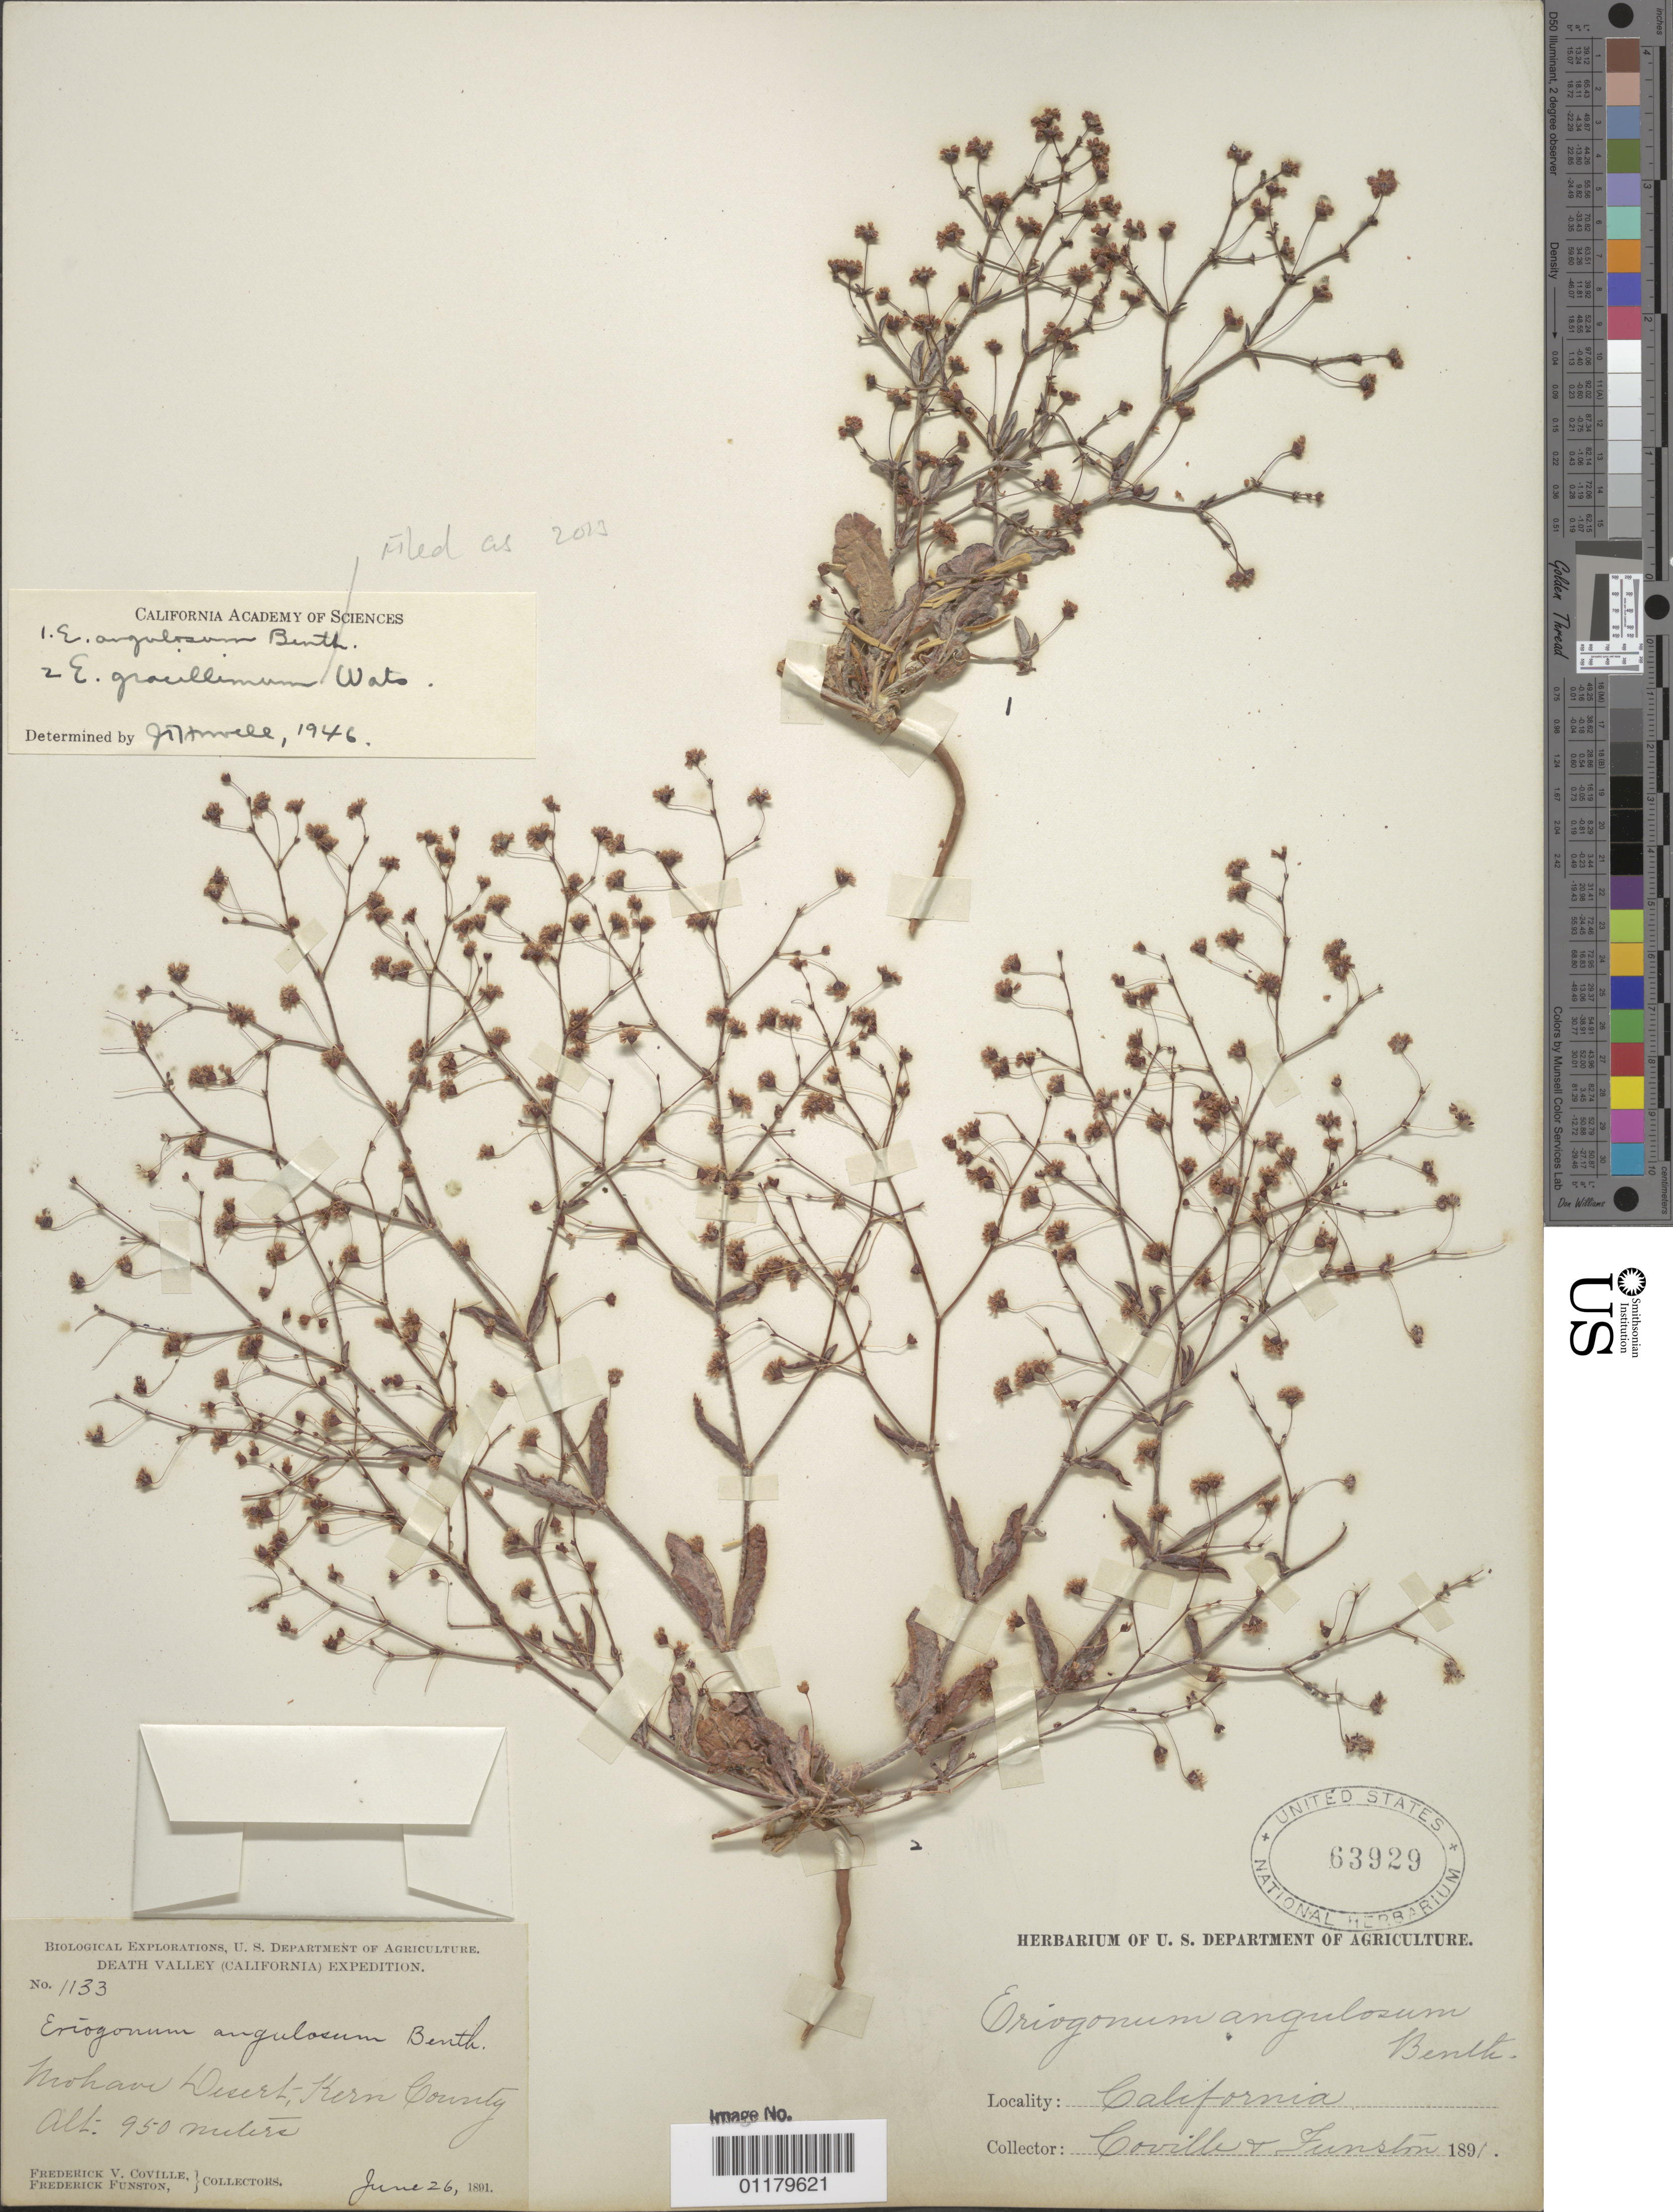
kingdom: Plantae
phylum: Tracheophyta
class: Magnoliopsida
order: Caryophyllales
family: Polygonaceae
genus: Eriogonum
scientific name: Eriogonum angulosum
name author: Benth.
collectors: F. V. Coville & F. Funston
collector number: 1133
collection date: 1891-06-26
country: United States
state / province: California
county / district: Kern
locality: Mohave Desert.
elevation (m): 950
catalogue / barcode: US 63929